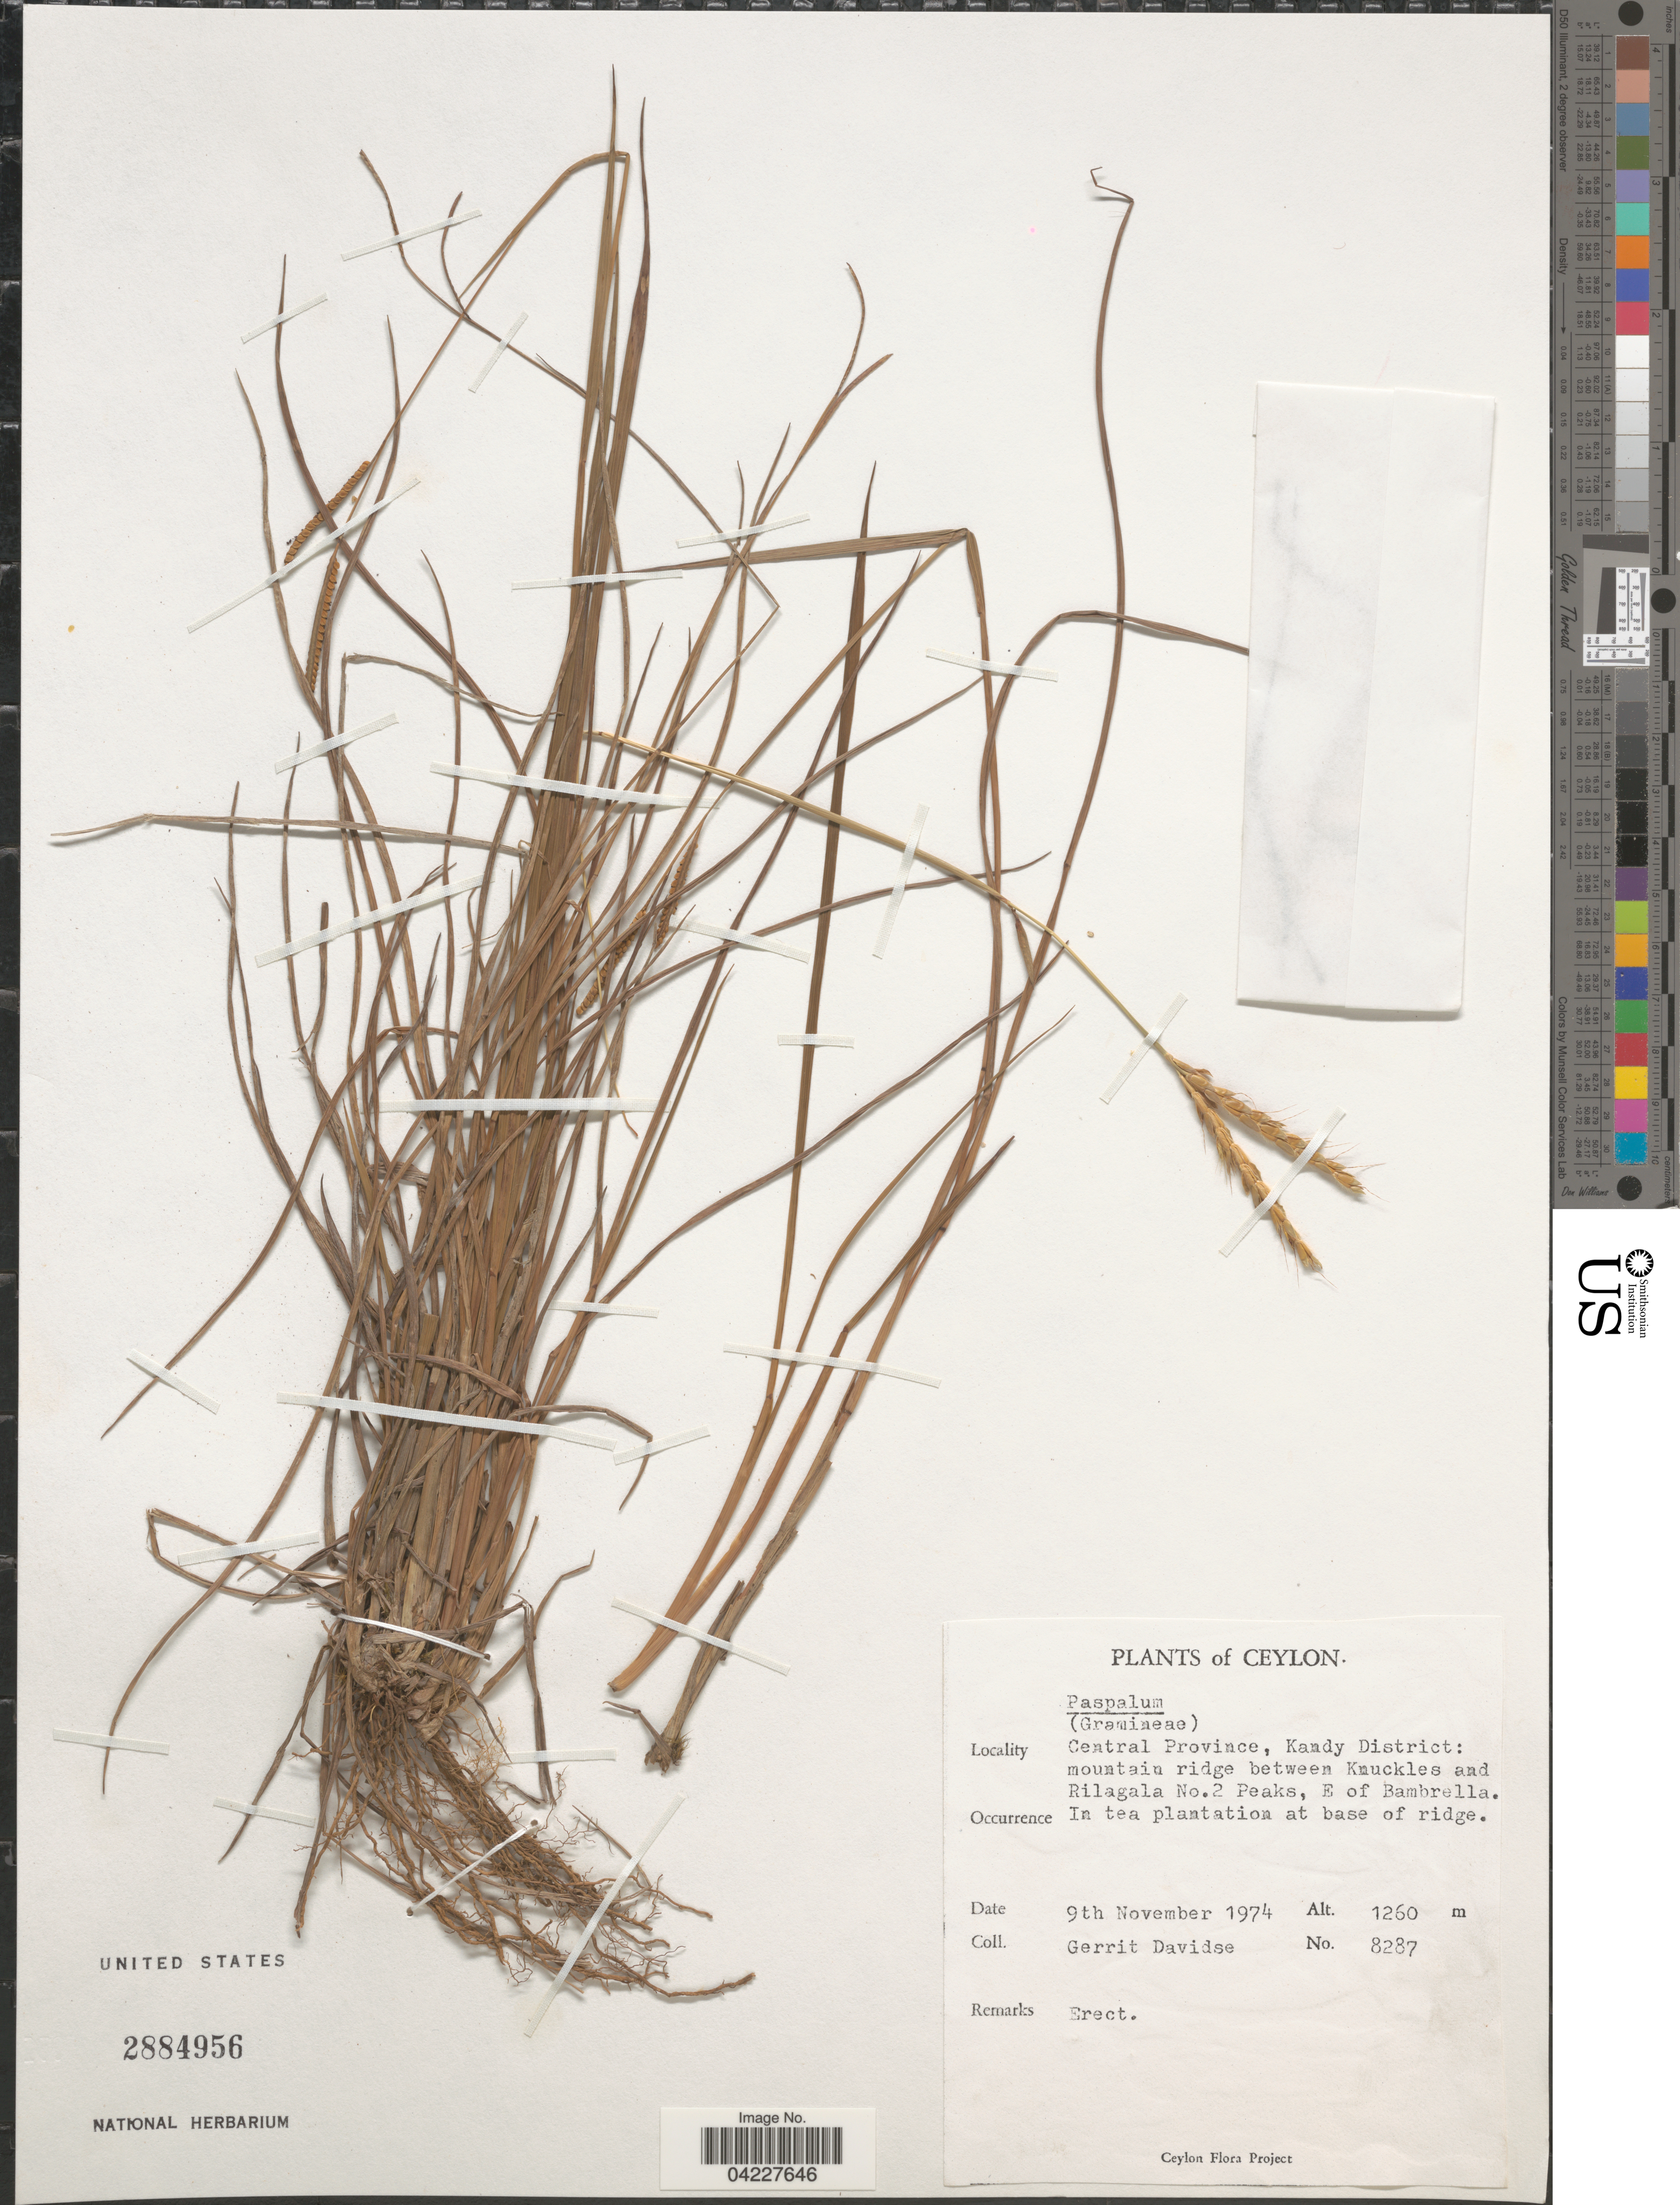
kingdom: Plantae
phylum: Tracheophyta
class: Liliopsida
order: Poales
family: Poaceae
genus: Paspalum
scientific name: Paspalum sp.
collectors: G. Davidse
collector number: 8287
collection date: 1974-11-09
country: Sri Lanka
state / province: Central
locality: Ceylon. Kandy District: mountain ridge between Knuckels and Rilagala No.2 Peaks, E of Rambrella. In tea plantation at base of ridge.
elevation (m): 1260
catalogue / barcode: US 2884956